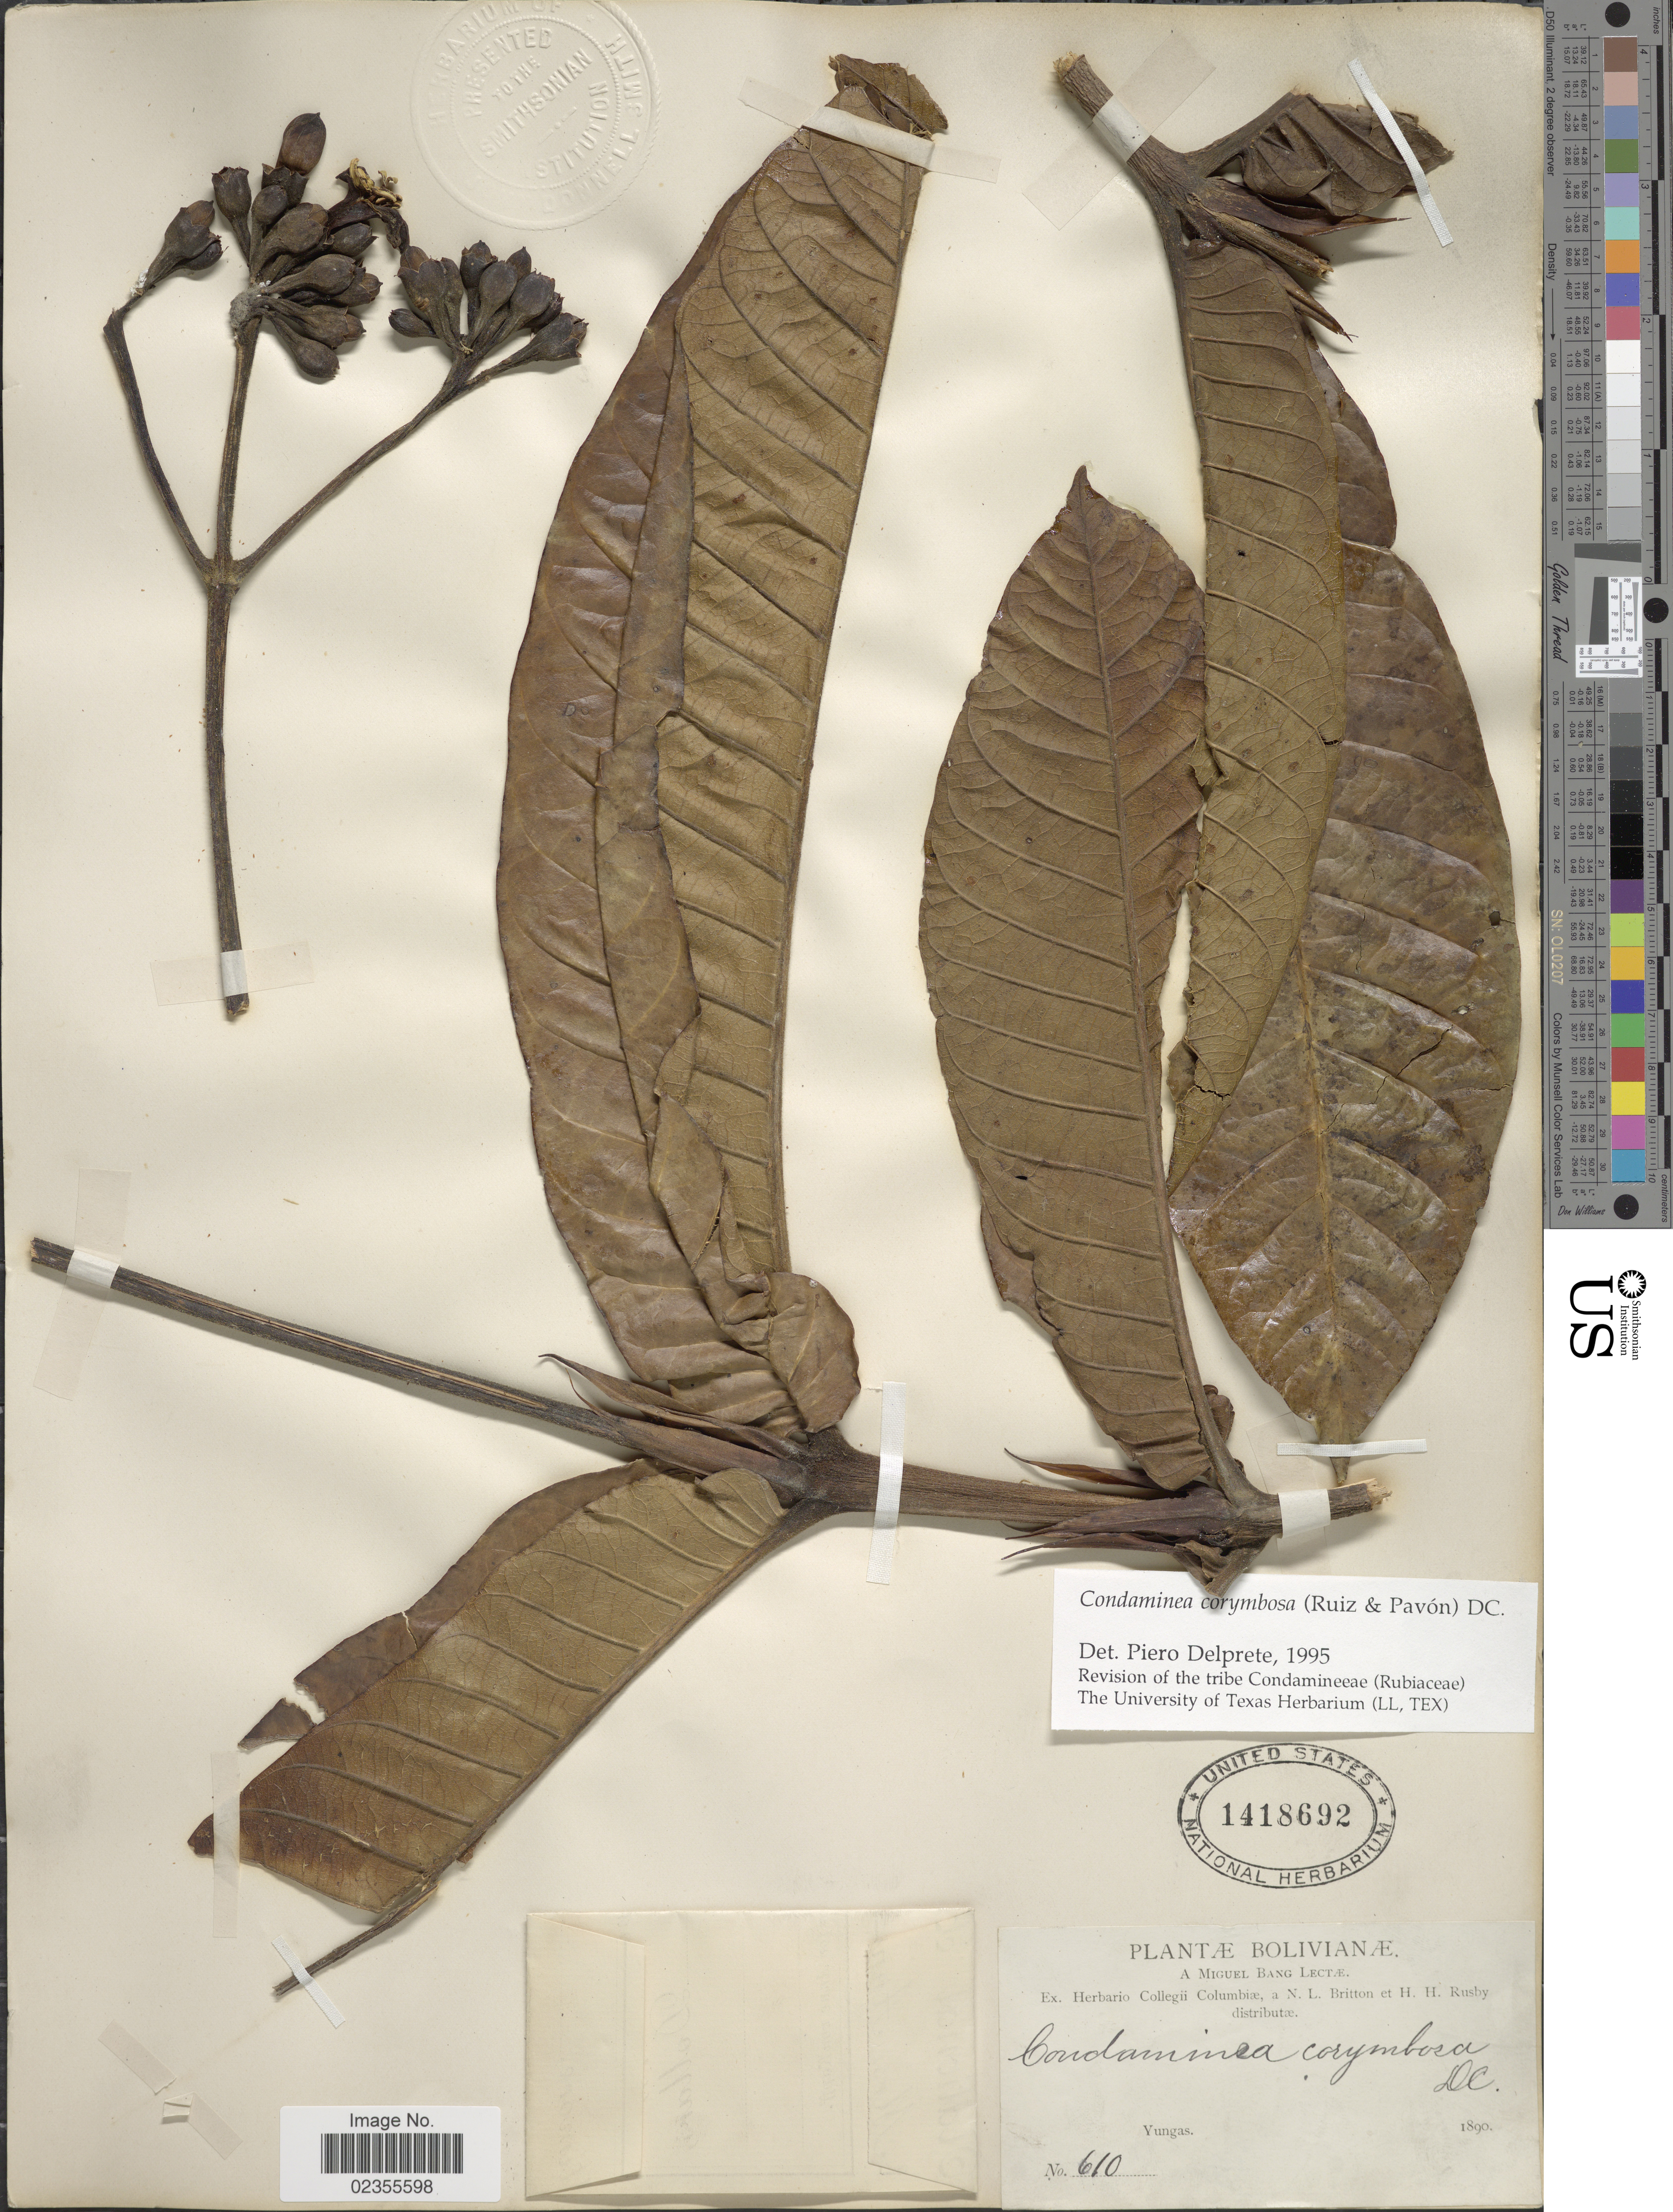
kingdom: Plantae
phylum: Tracheophyta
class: Magnoliopsida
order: Gentianales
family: Rubiaceae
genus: Condaminea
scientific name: Condaminea corymbosa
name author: (Ruiz & Pav.) DC.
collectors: M. Bang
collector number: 610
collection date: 1890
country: Bolivia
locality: Yungas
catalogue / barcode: US 1418692